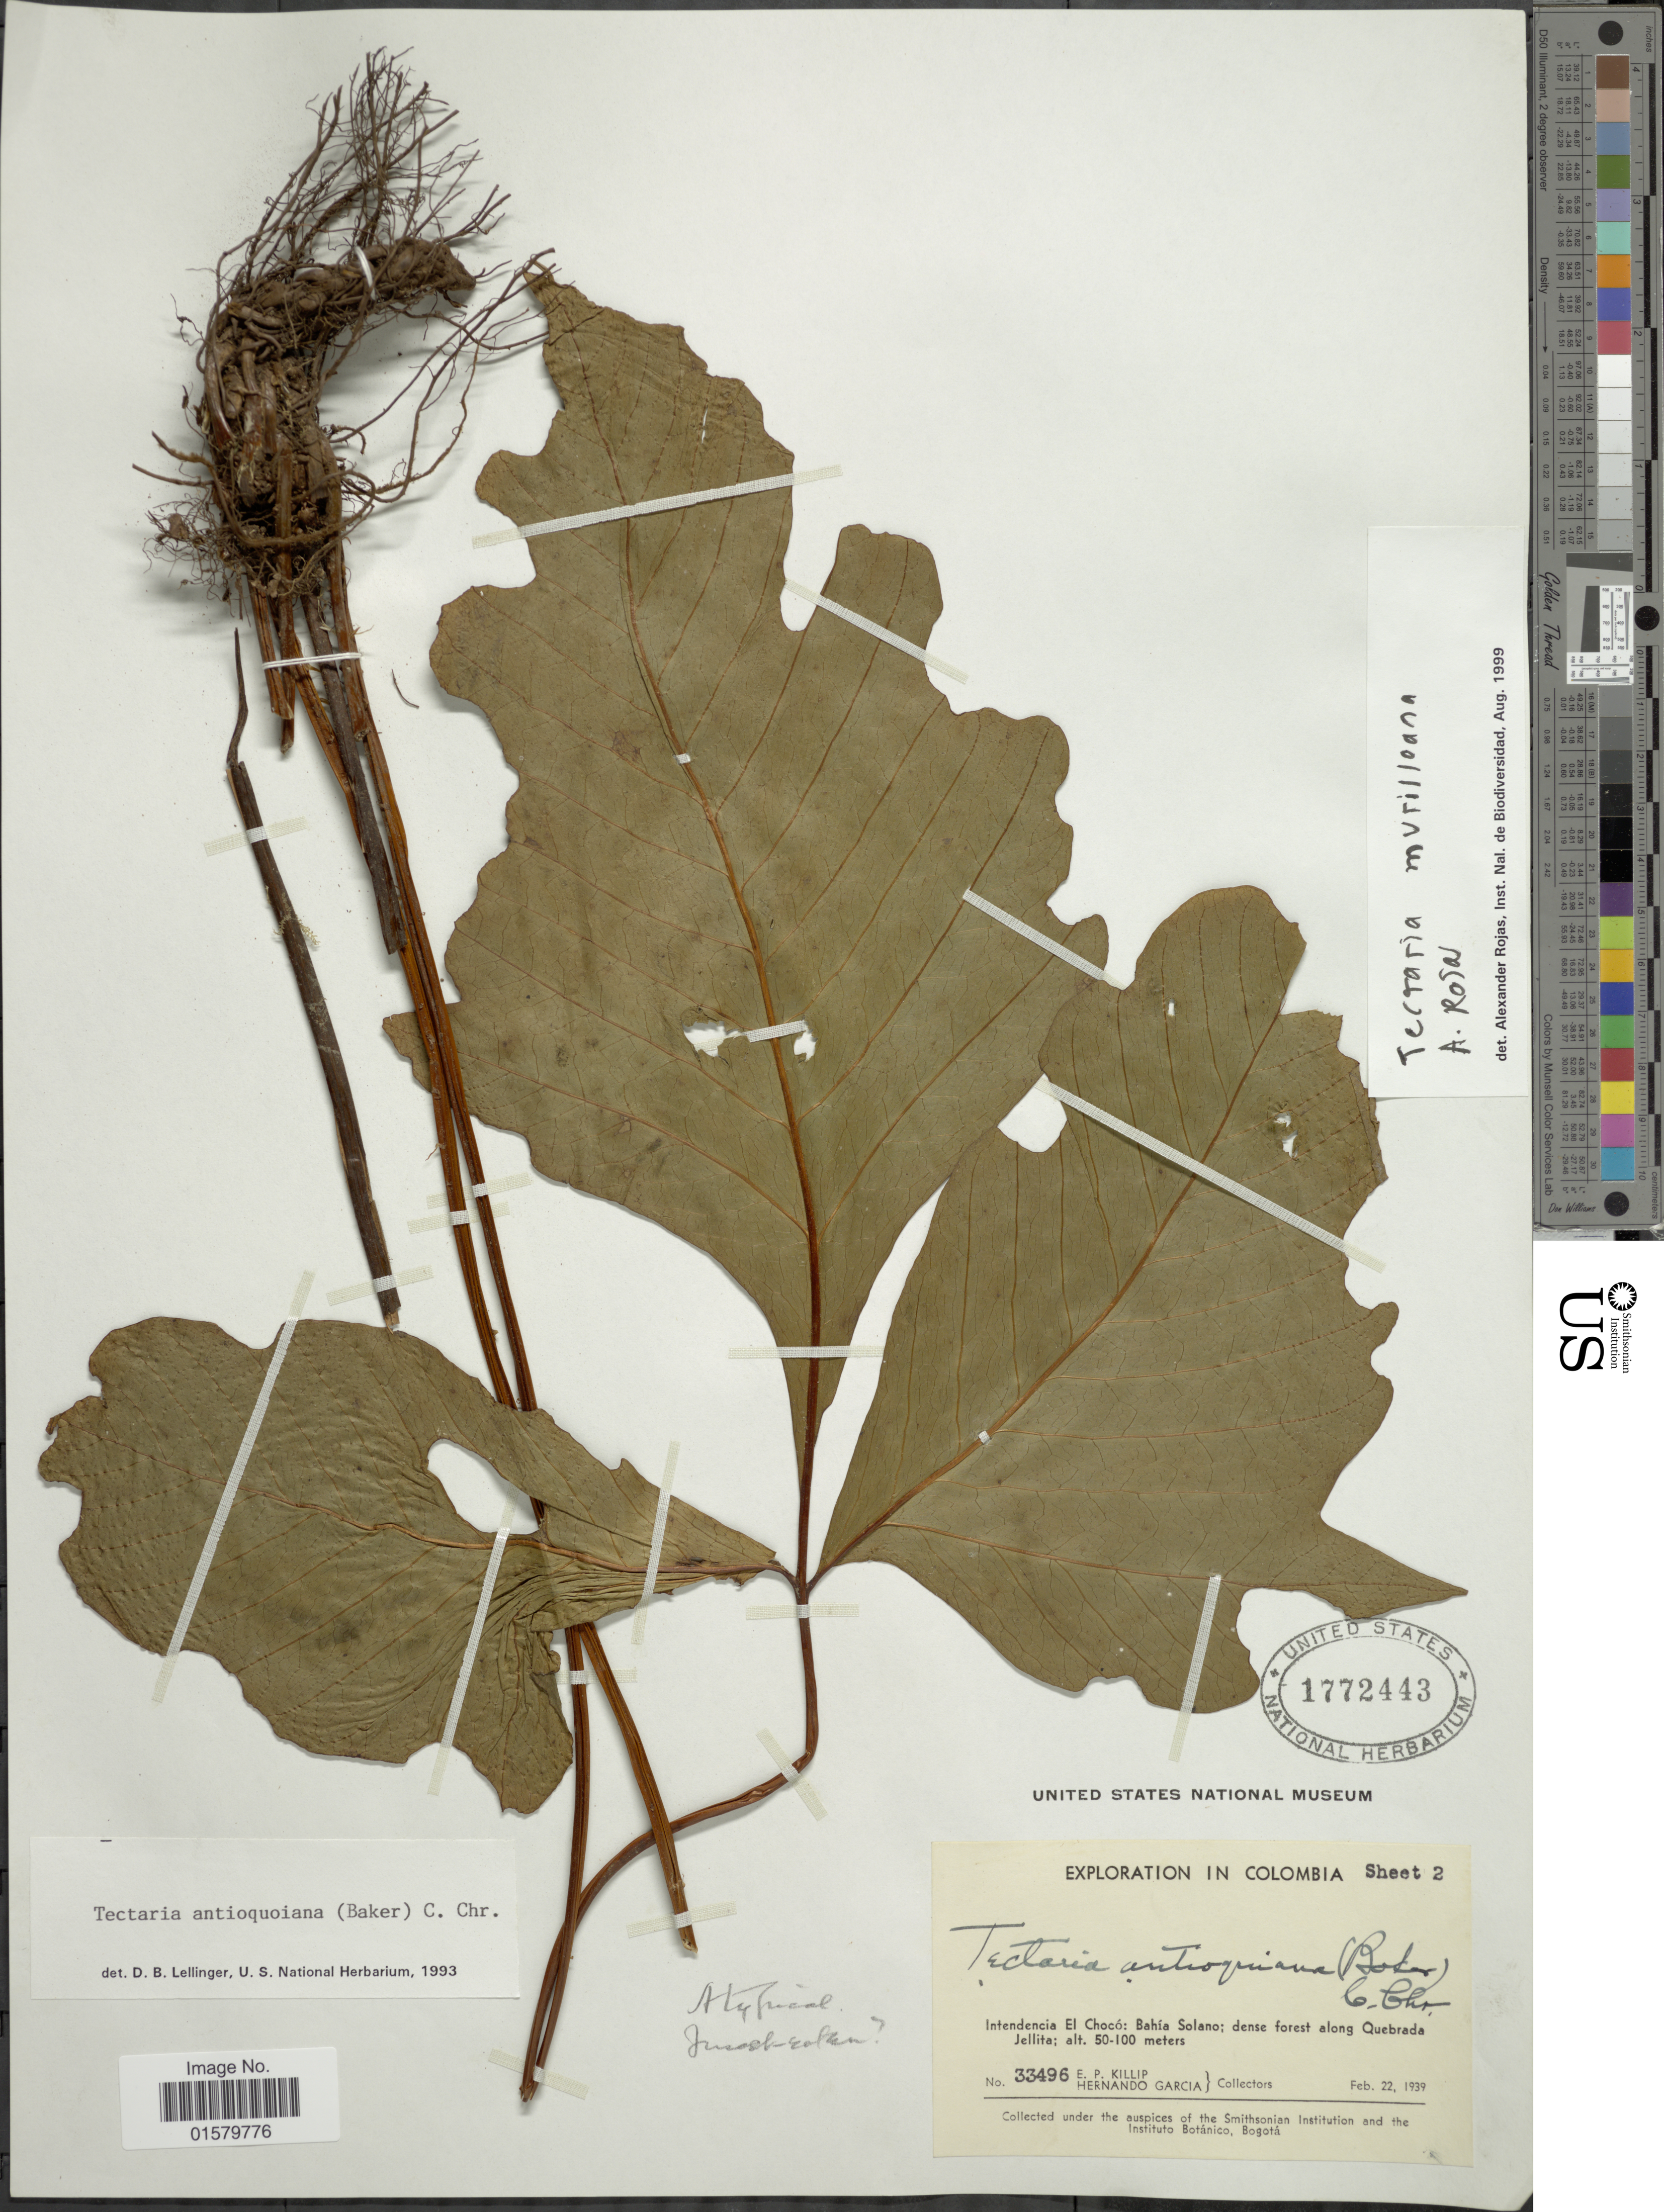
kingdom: Plantae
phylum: Tracheophyta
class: Polypodiopsida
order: Polypodiales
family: Tectariaceae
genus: Tectaria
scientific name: Tectaria murilloana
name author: A. Rojas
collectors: E. P. Killip & H. Garcia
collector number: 33496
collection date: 1939-02-22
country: Colombia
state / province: Chocó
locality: Bahia Solano; dense forest along Quebrada Jellita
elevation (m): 50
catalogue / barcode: US 1772443